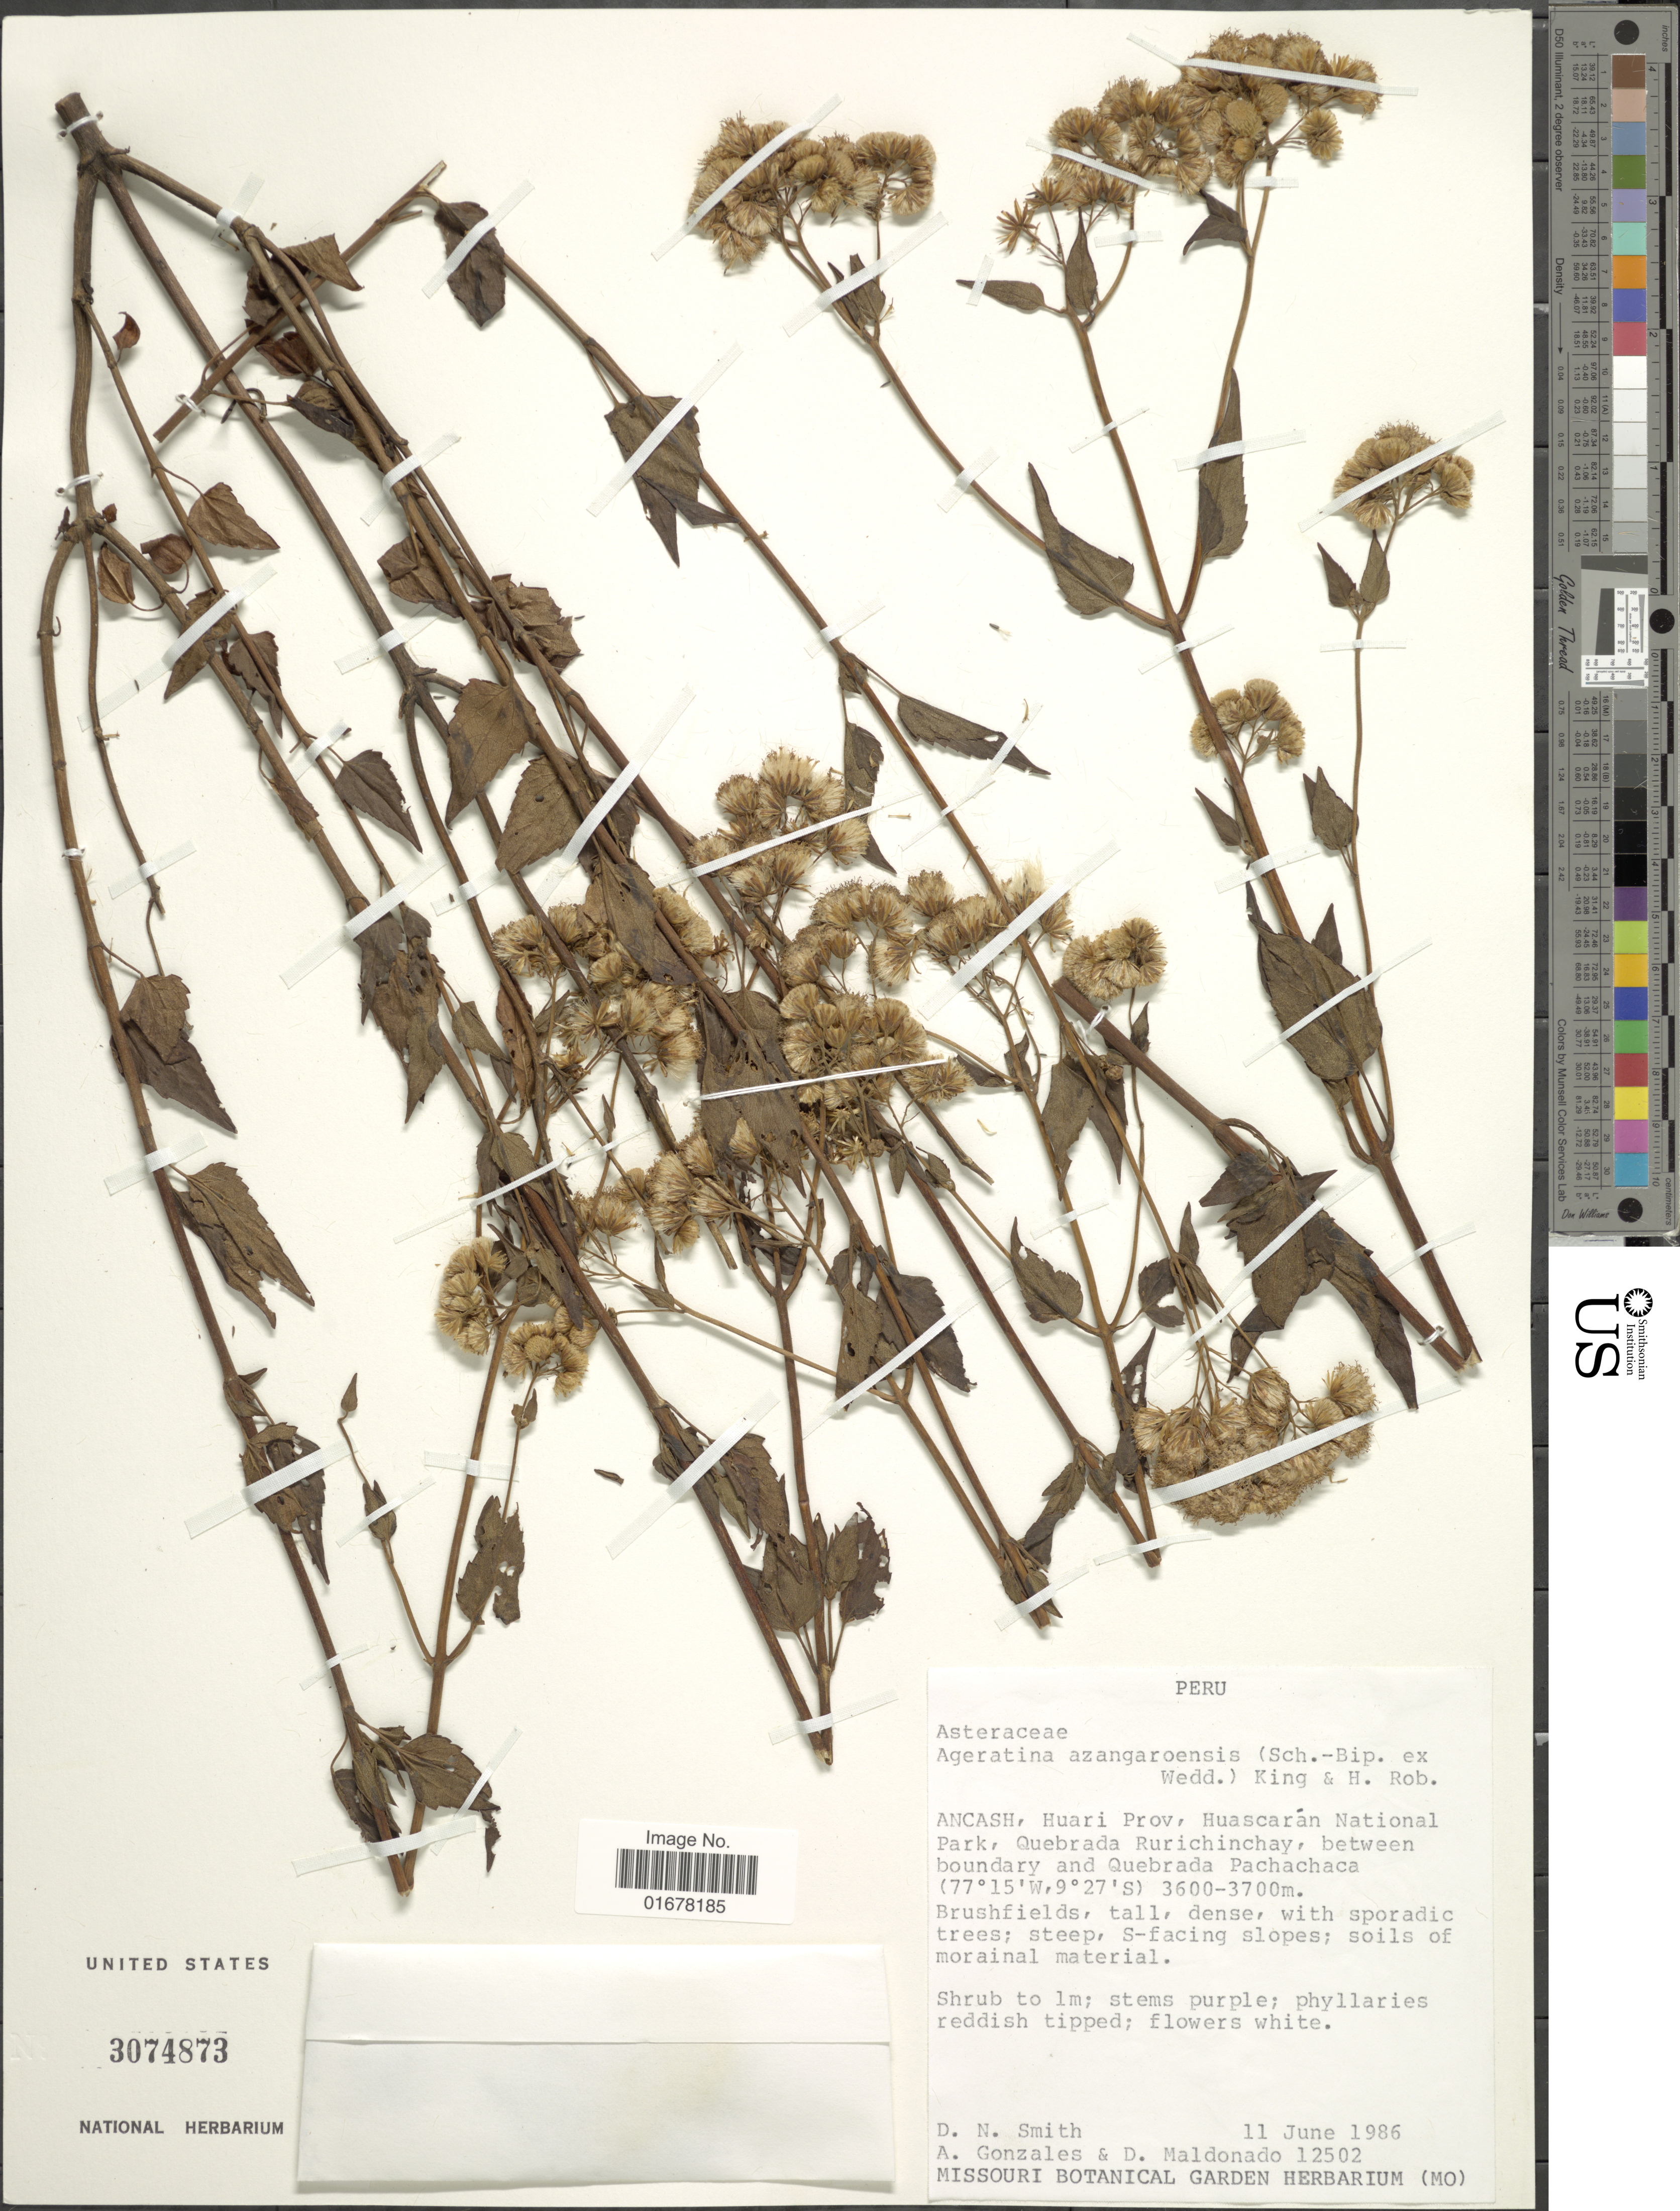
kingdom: Plantae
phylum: Tracheophyta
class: Magnoliopsida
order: Asterales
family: Asteraceae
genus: Ageratina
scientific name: Ageratina azangaroensis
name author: (Sch. Bip. ex Wedd.) R.M. King & H. Rob.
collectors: D. Smith, A. Gonzáles & D. Maldonado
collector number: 12502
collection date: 1986-06-11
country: Peru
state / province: Ancash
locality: Ancash, Huari Prov. Huascaran National Park, Quebrada Rurichinchay, between boundary and Quebrada Pachachaca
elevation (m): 3600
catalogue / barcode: US 3074873